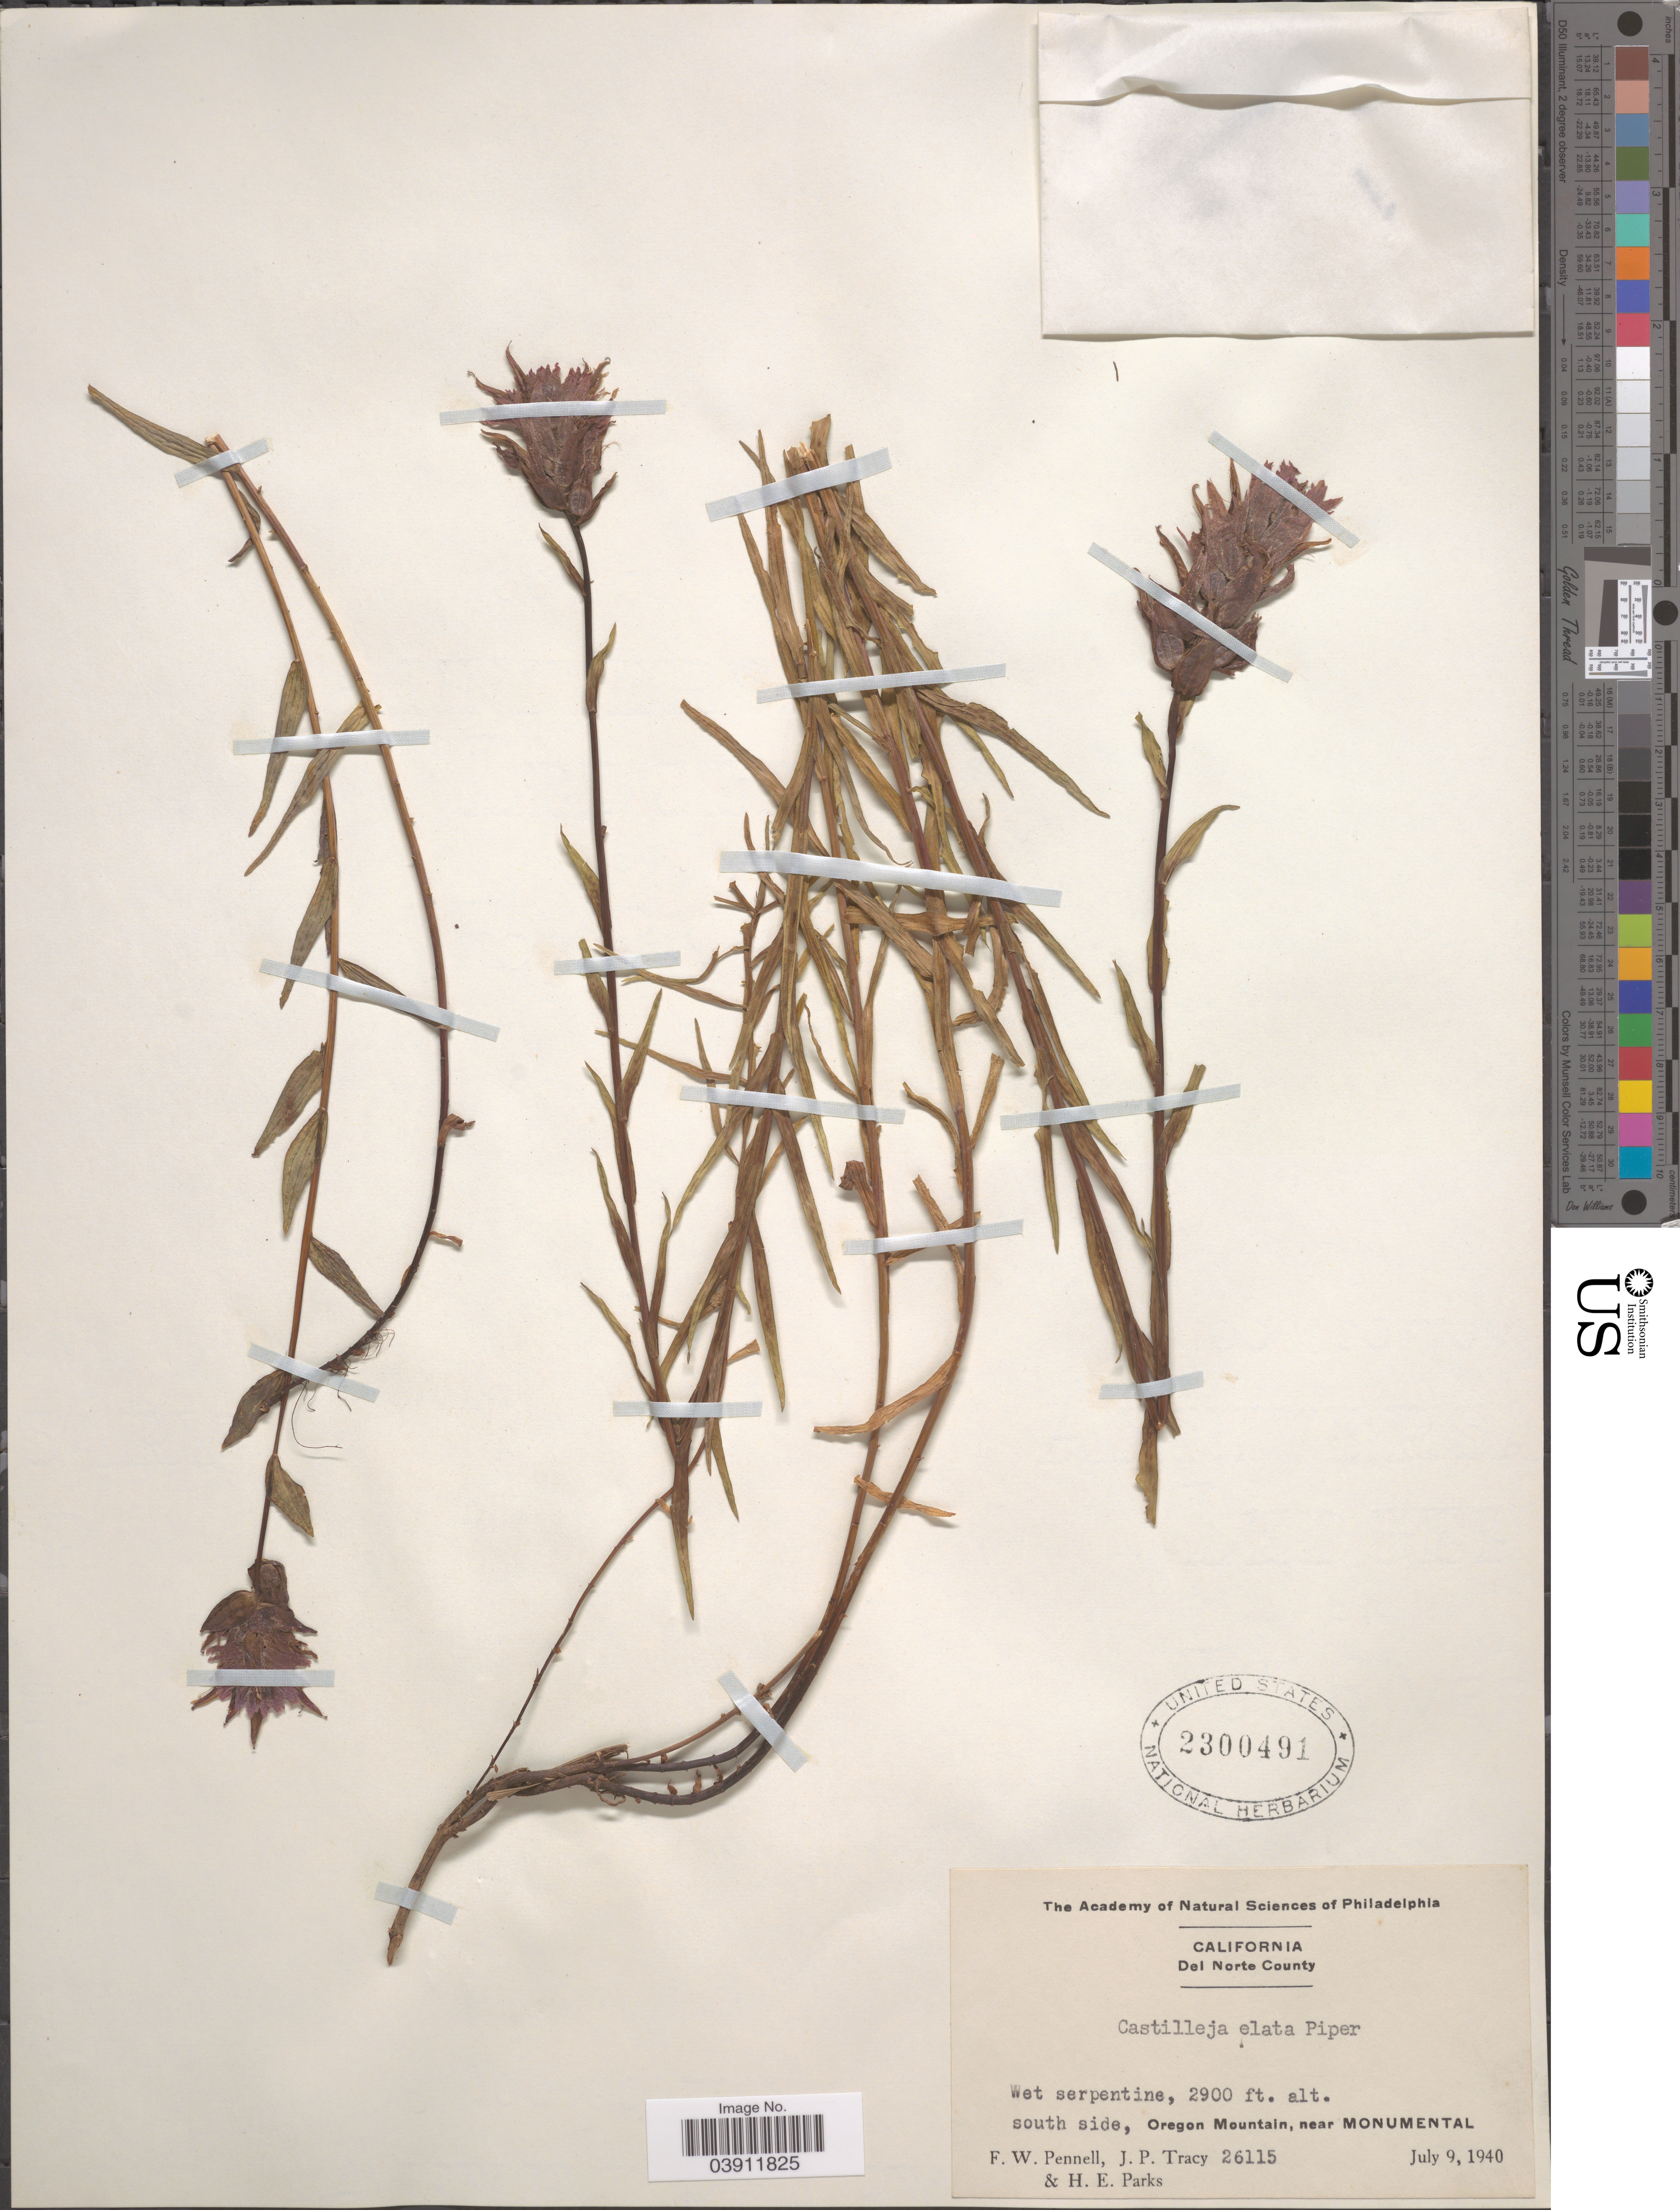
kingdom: Plantae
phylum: Tracheophyta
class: Magnoliopsida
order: Lamiales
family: Orobanchaceae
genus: Castilleja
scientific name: Castilleja elata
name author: Piper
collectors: F. W. Pennell, J. Tracy & H. E. Parks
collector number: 26115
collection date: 1940-07-09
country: United States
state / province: California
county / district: Del Norte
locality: Del Norte County. South side, Oregon Mountain, near Monumental.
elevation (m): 884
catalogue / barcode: US 2300491